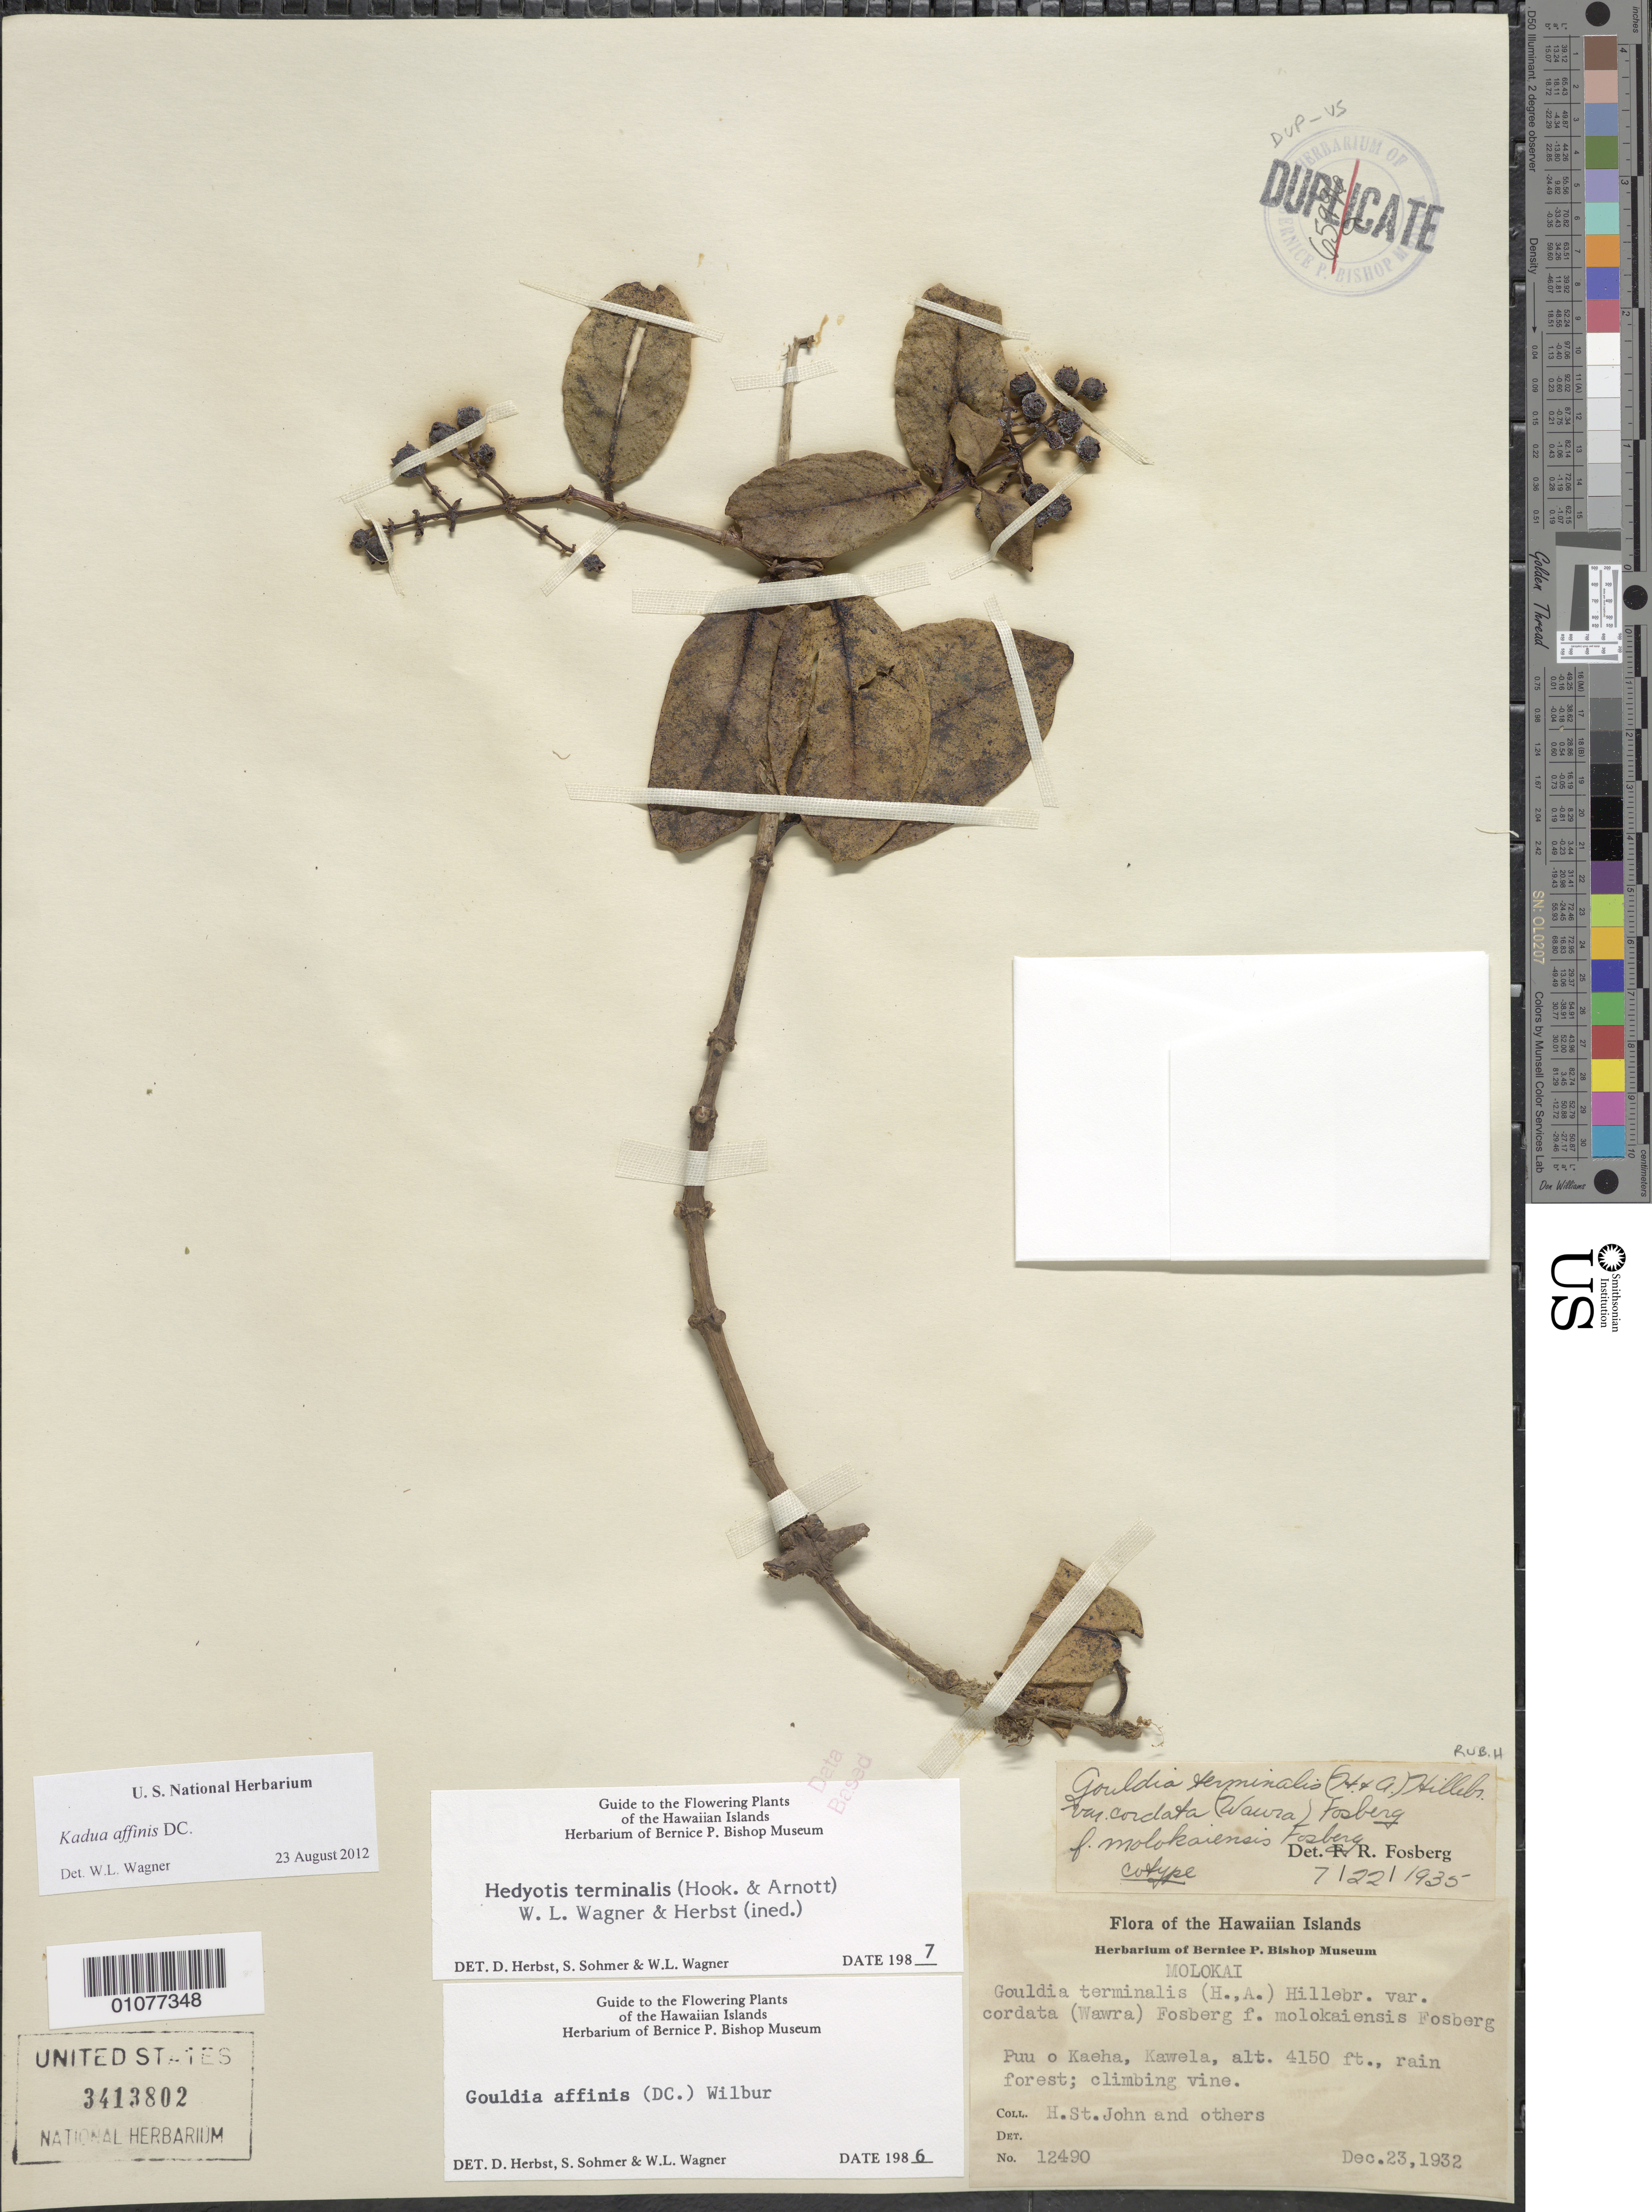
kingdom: Plantae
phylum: Tracheophyta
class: Magnoliopsida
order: Gentianales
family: Rubiaceae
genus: Kadua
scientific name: Kadua affinis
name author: DC.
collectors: H. St. John et al.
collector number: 12490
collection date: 1932-12-23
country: United States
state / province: Hawaii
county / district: Maui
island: Moloka'i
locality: Kawela, Puu o Kaeha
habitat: rain forest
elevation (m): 1265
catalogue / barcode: US 3413802